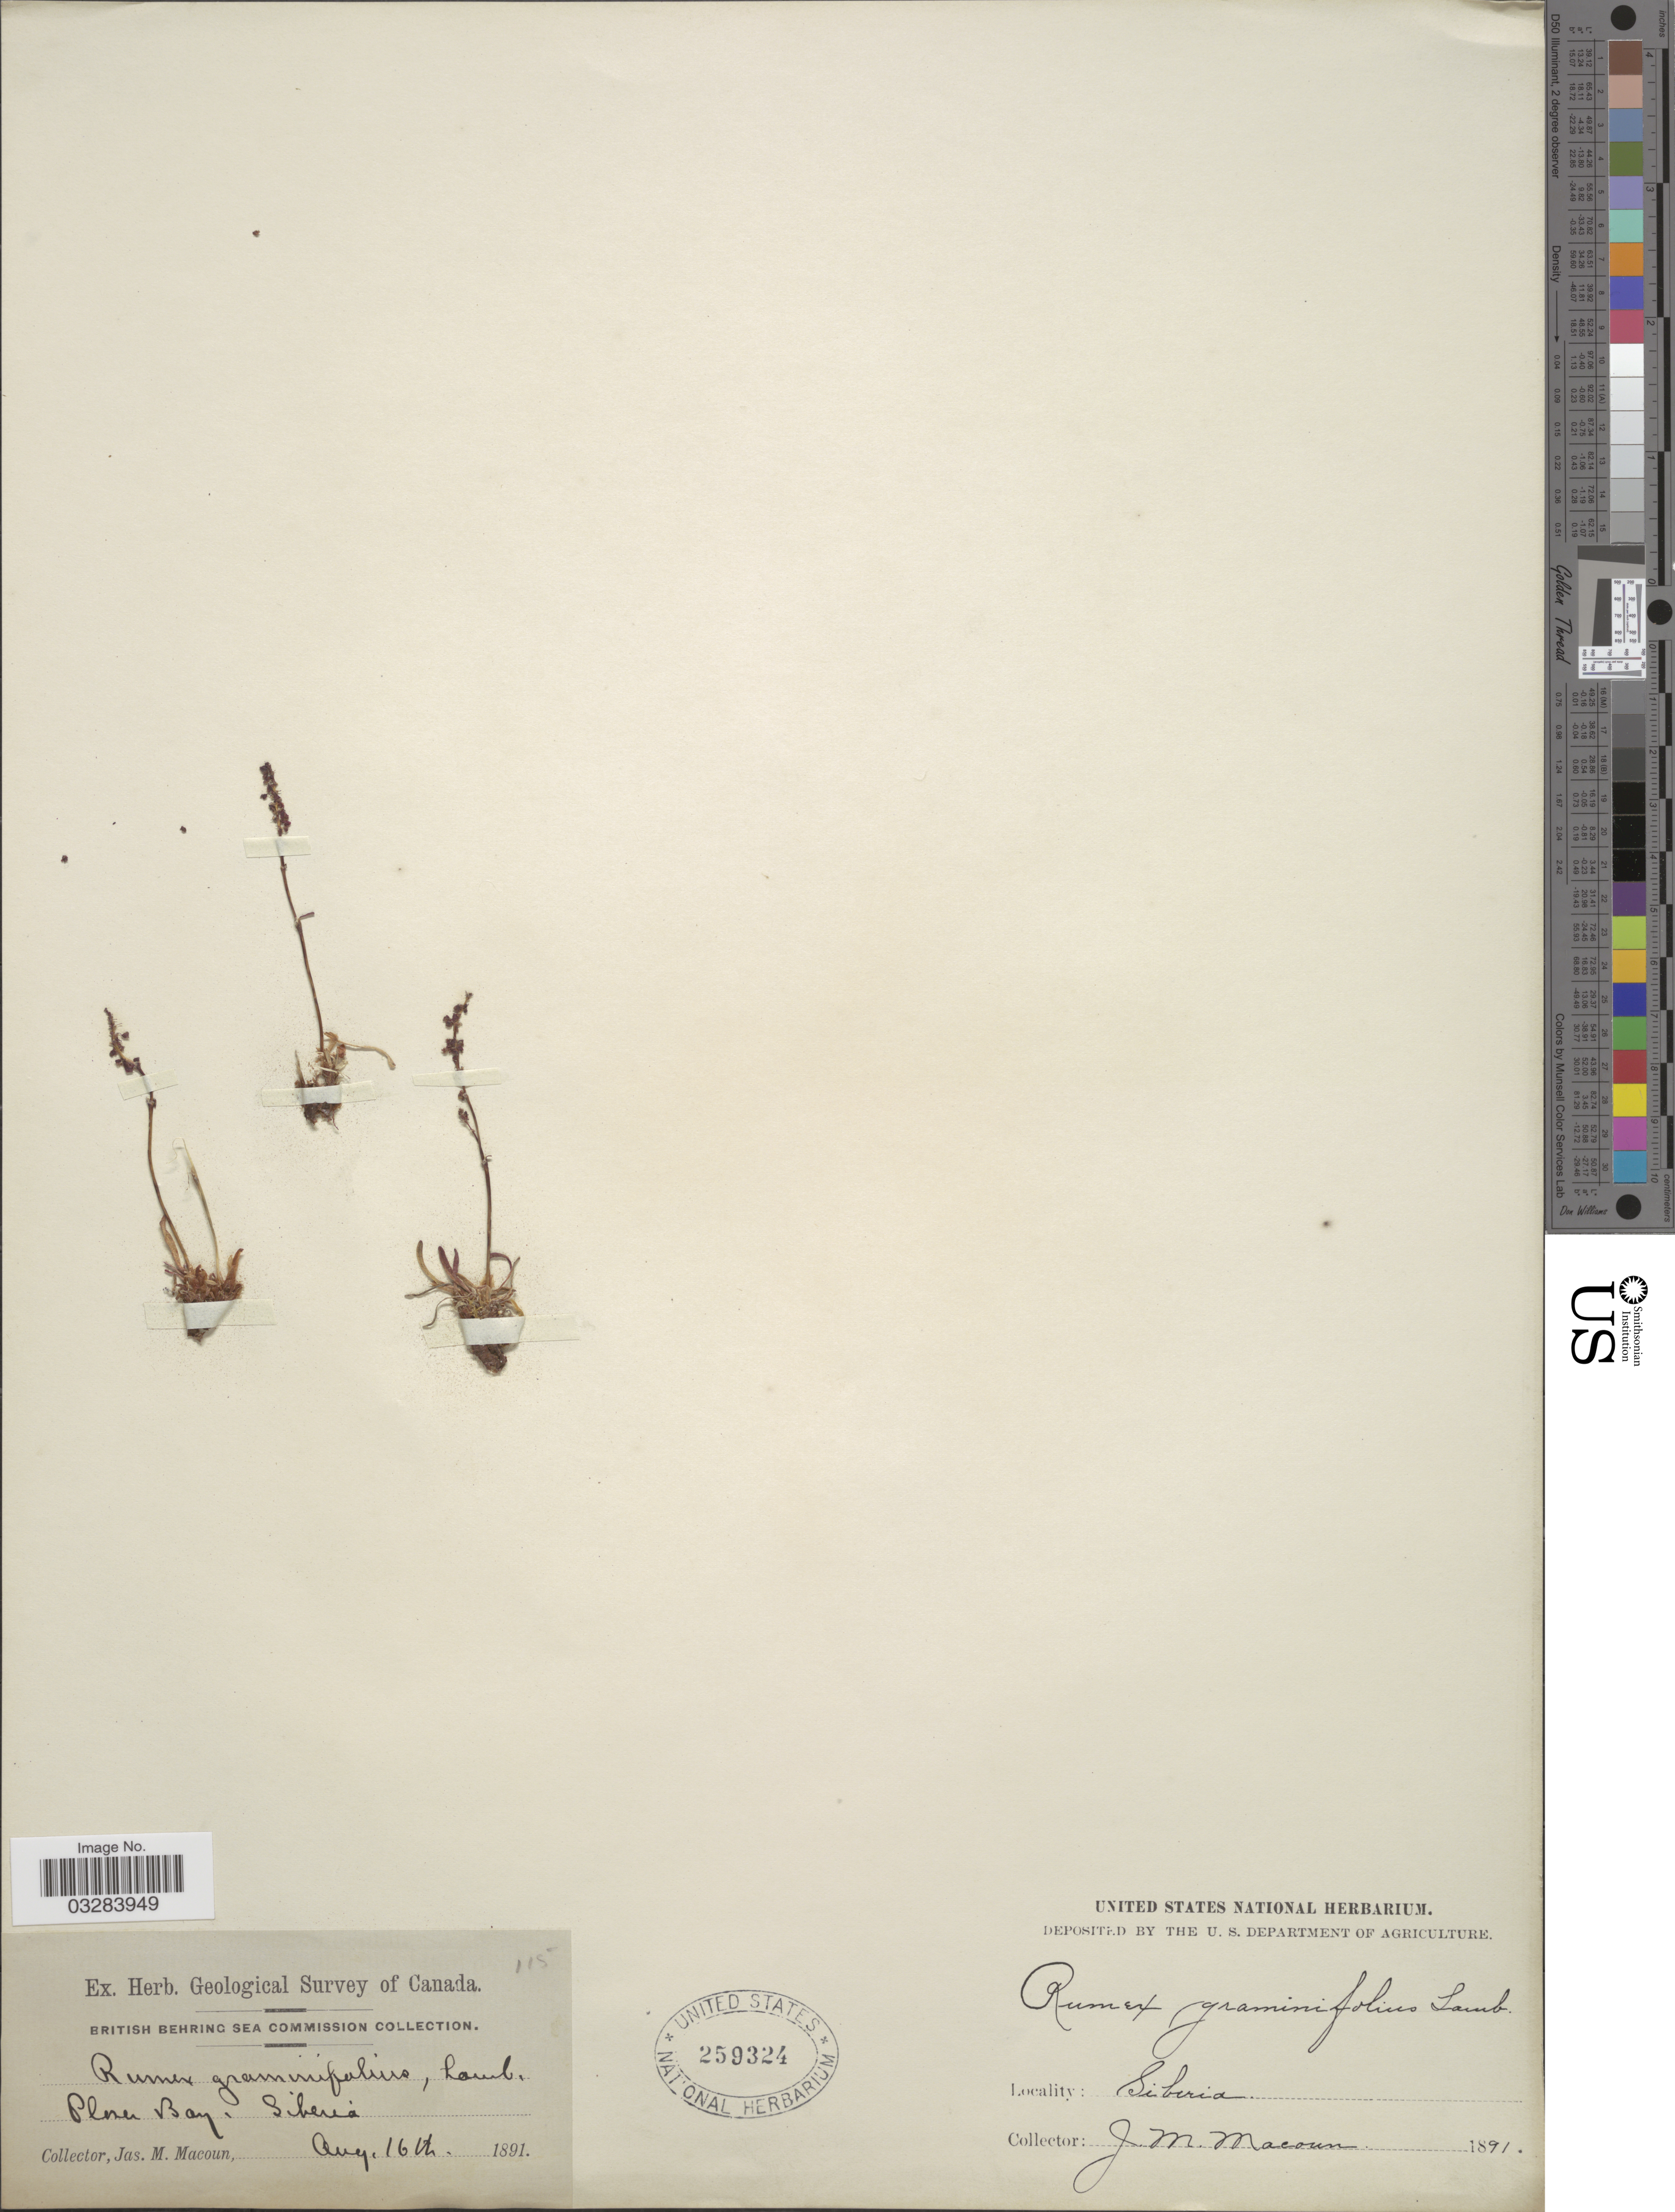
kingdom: Plantae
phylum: Tracheophyta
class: Magnoliopsida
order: Caryophyllales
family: Polygonaceae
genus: Rumex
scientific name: Rumex graminifolius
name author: Rudolph ex Lamb.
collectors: J. M. Macoun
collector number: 115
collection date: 1891-08-16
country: Russian Federation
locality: Plover Bay. Siberia.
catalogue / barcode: US 259324